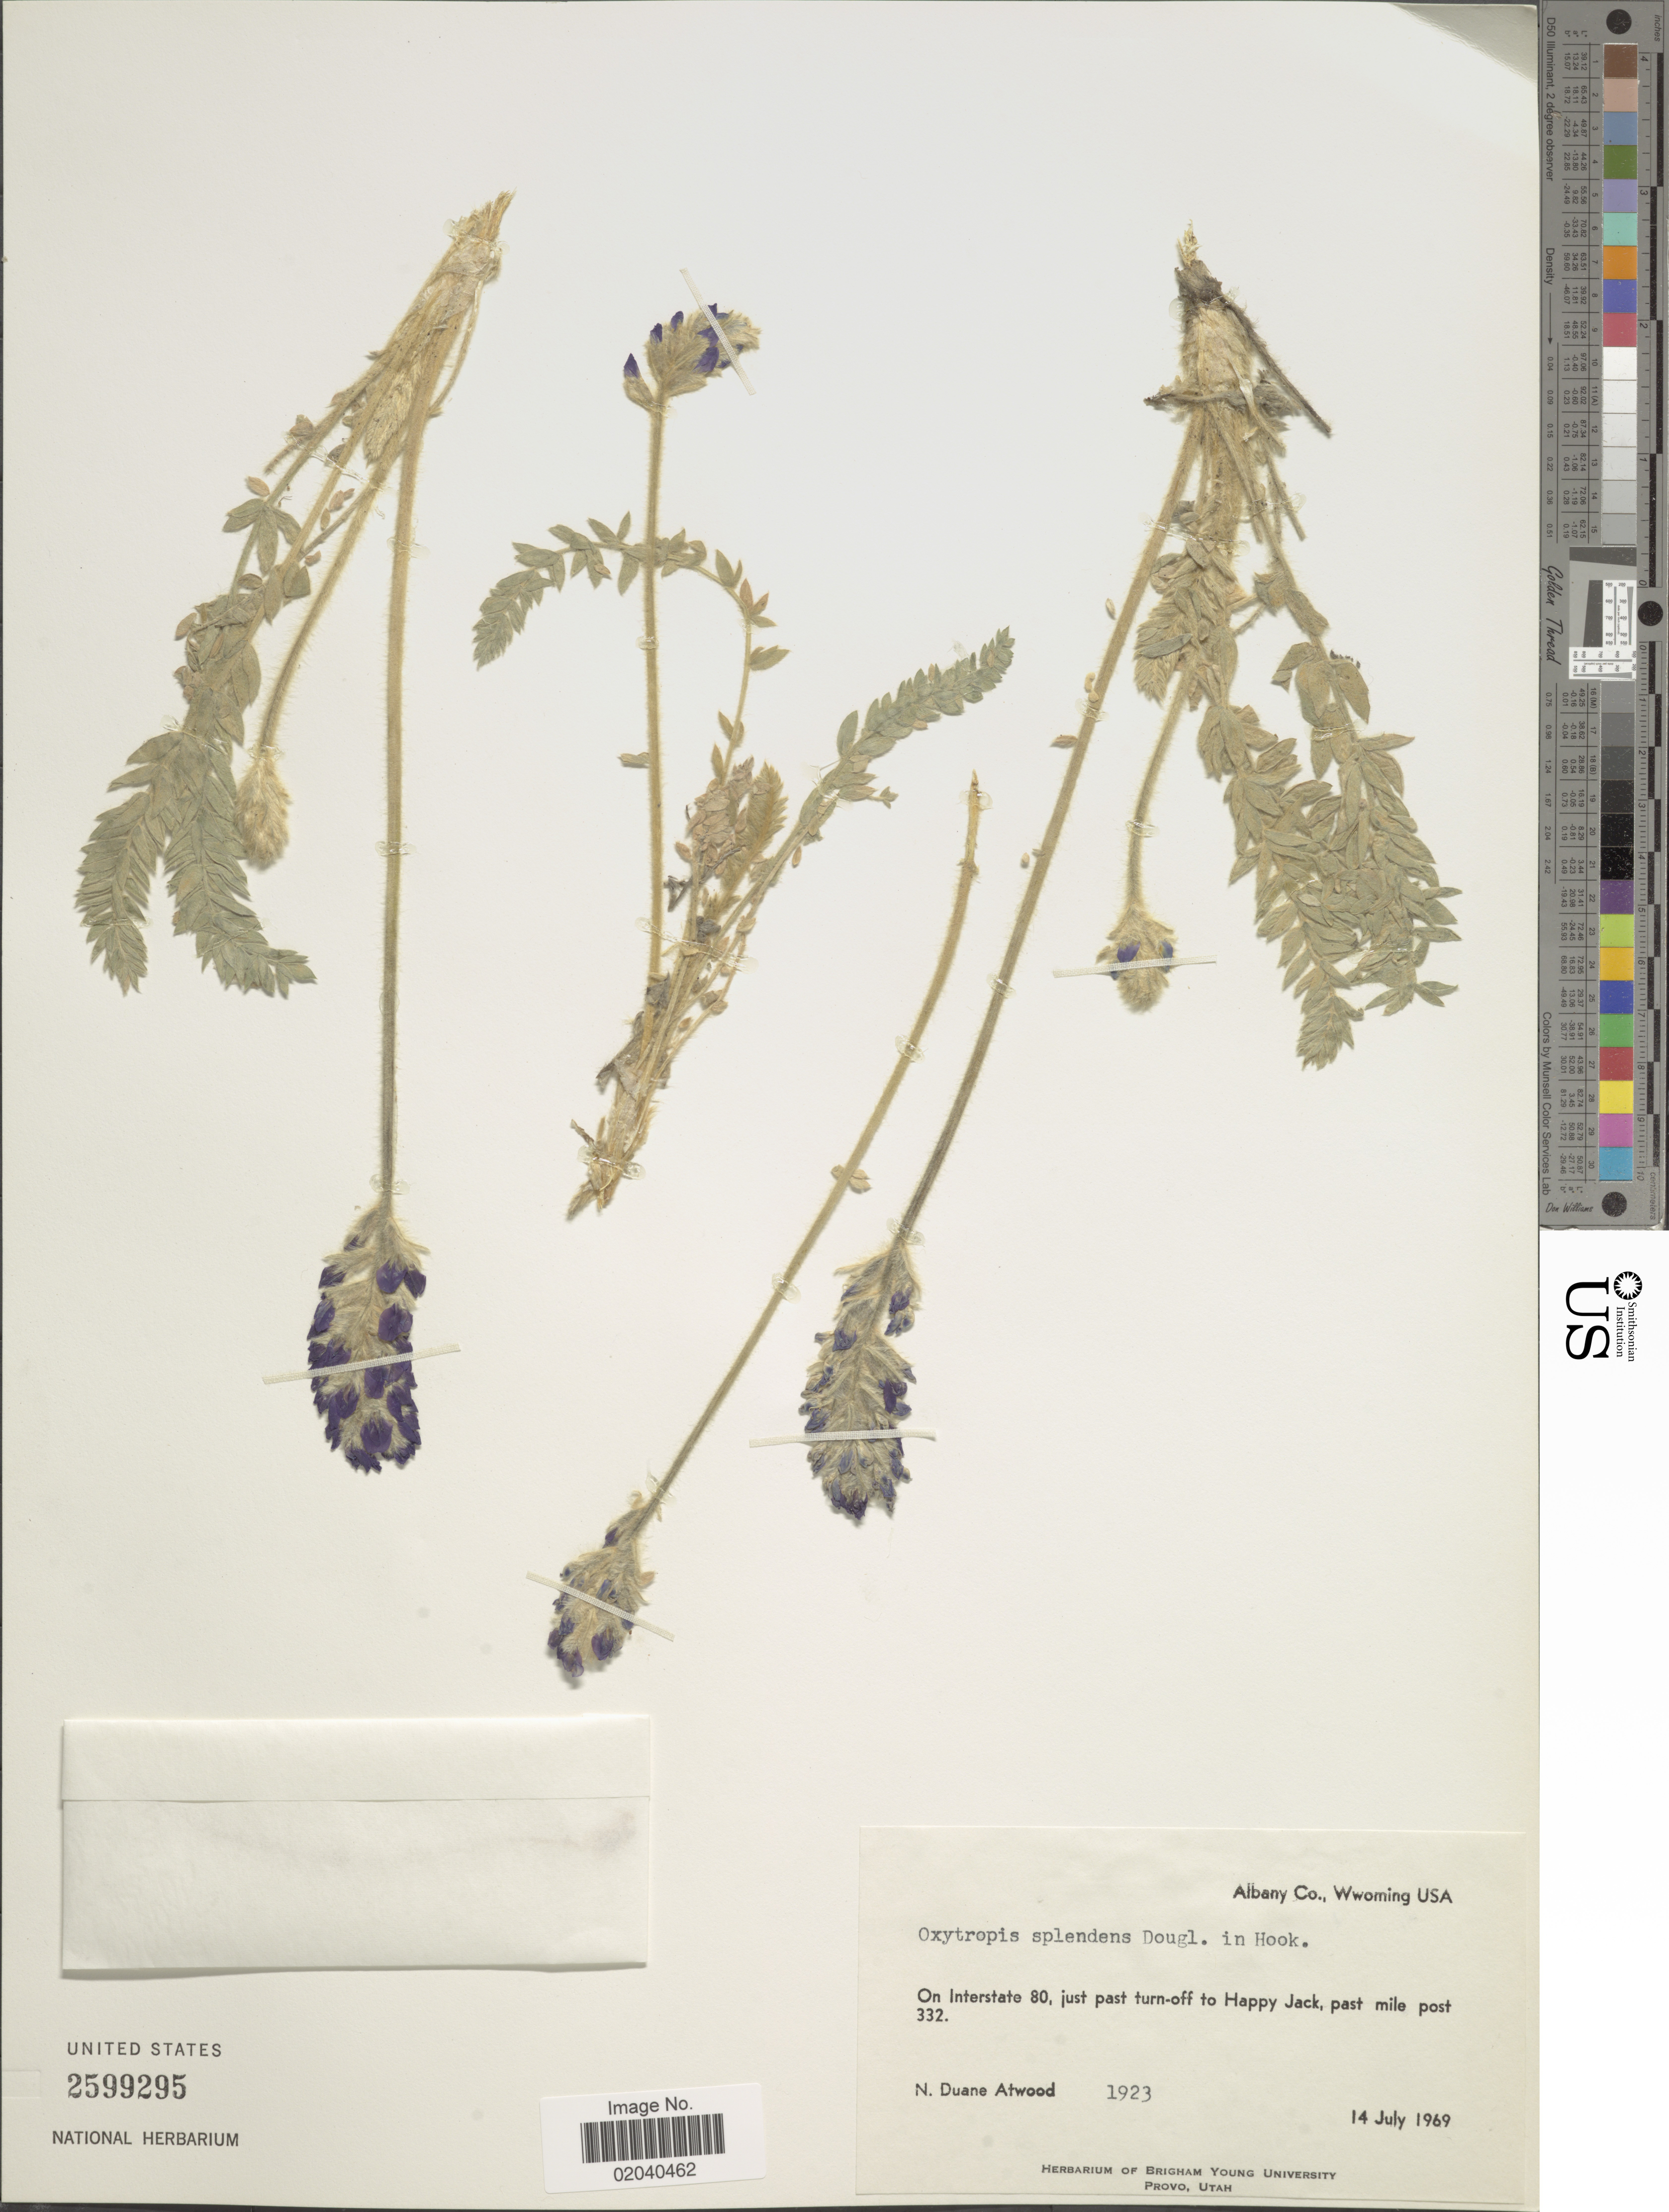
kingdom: Plantae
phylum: Tracheophyta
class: Magnoliopsida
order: Fabales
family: Fabaceae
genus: Oxytropis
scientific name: Oxytropis splendens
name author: Douglas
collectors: N. Atwood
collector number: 1923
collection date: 1969-07-14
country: United States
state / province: Wyoming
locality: Albany Co. On Interstate 80, just past turn-off to Happy Jack, past mile post 322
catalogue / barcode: US 2599295